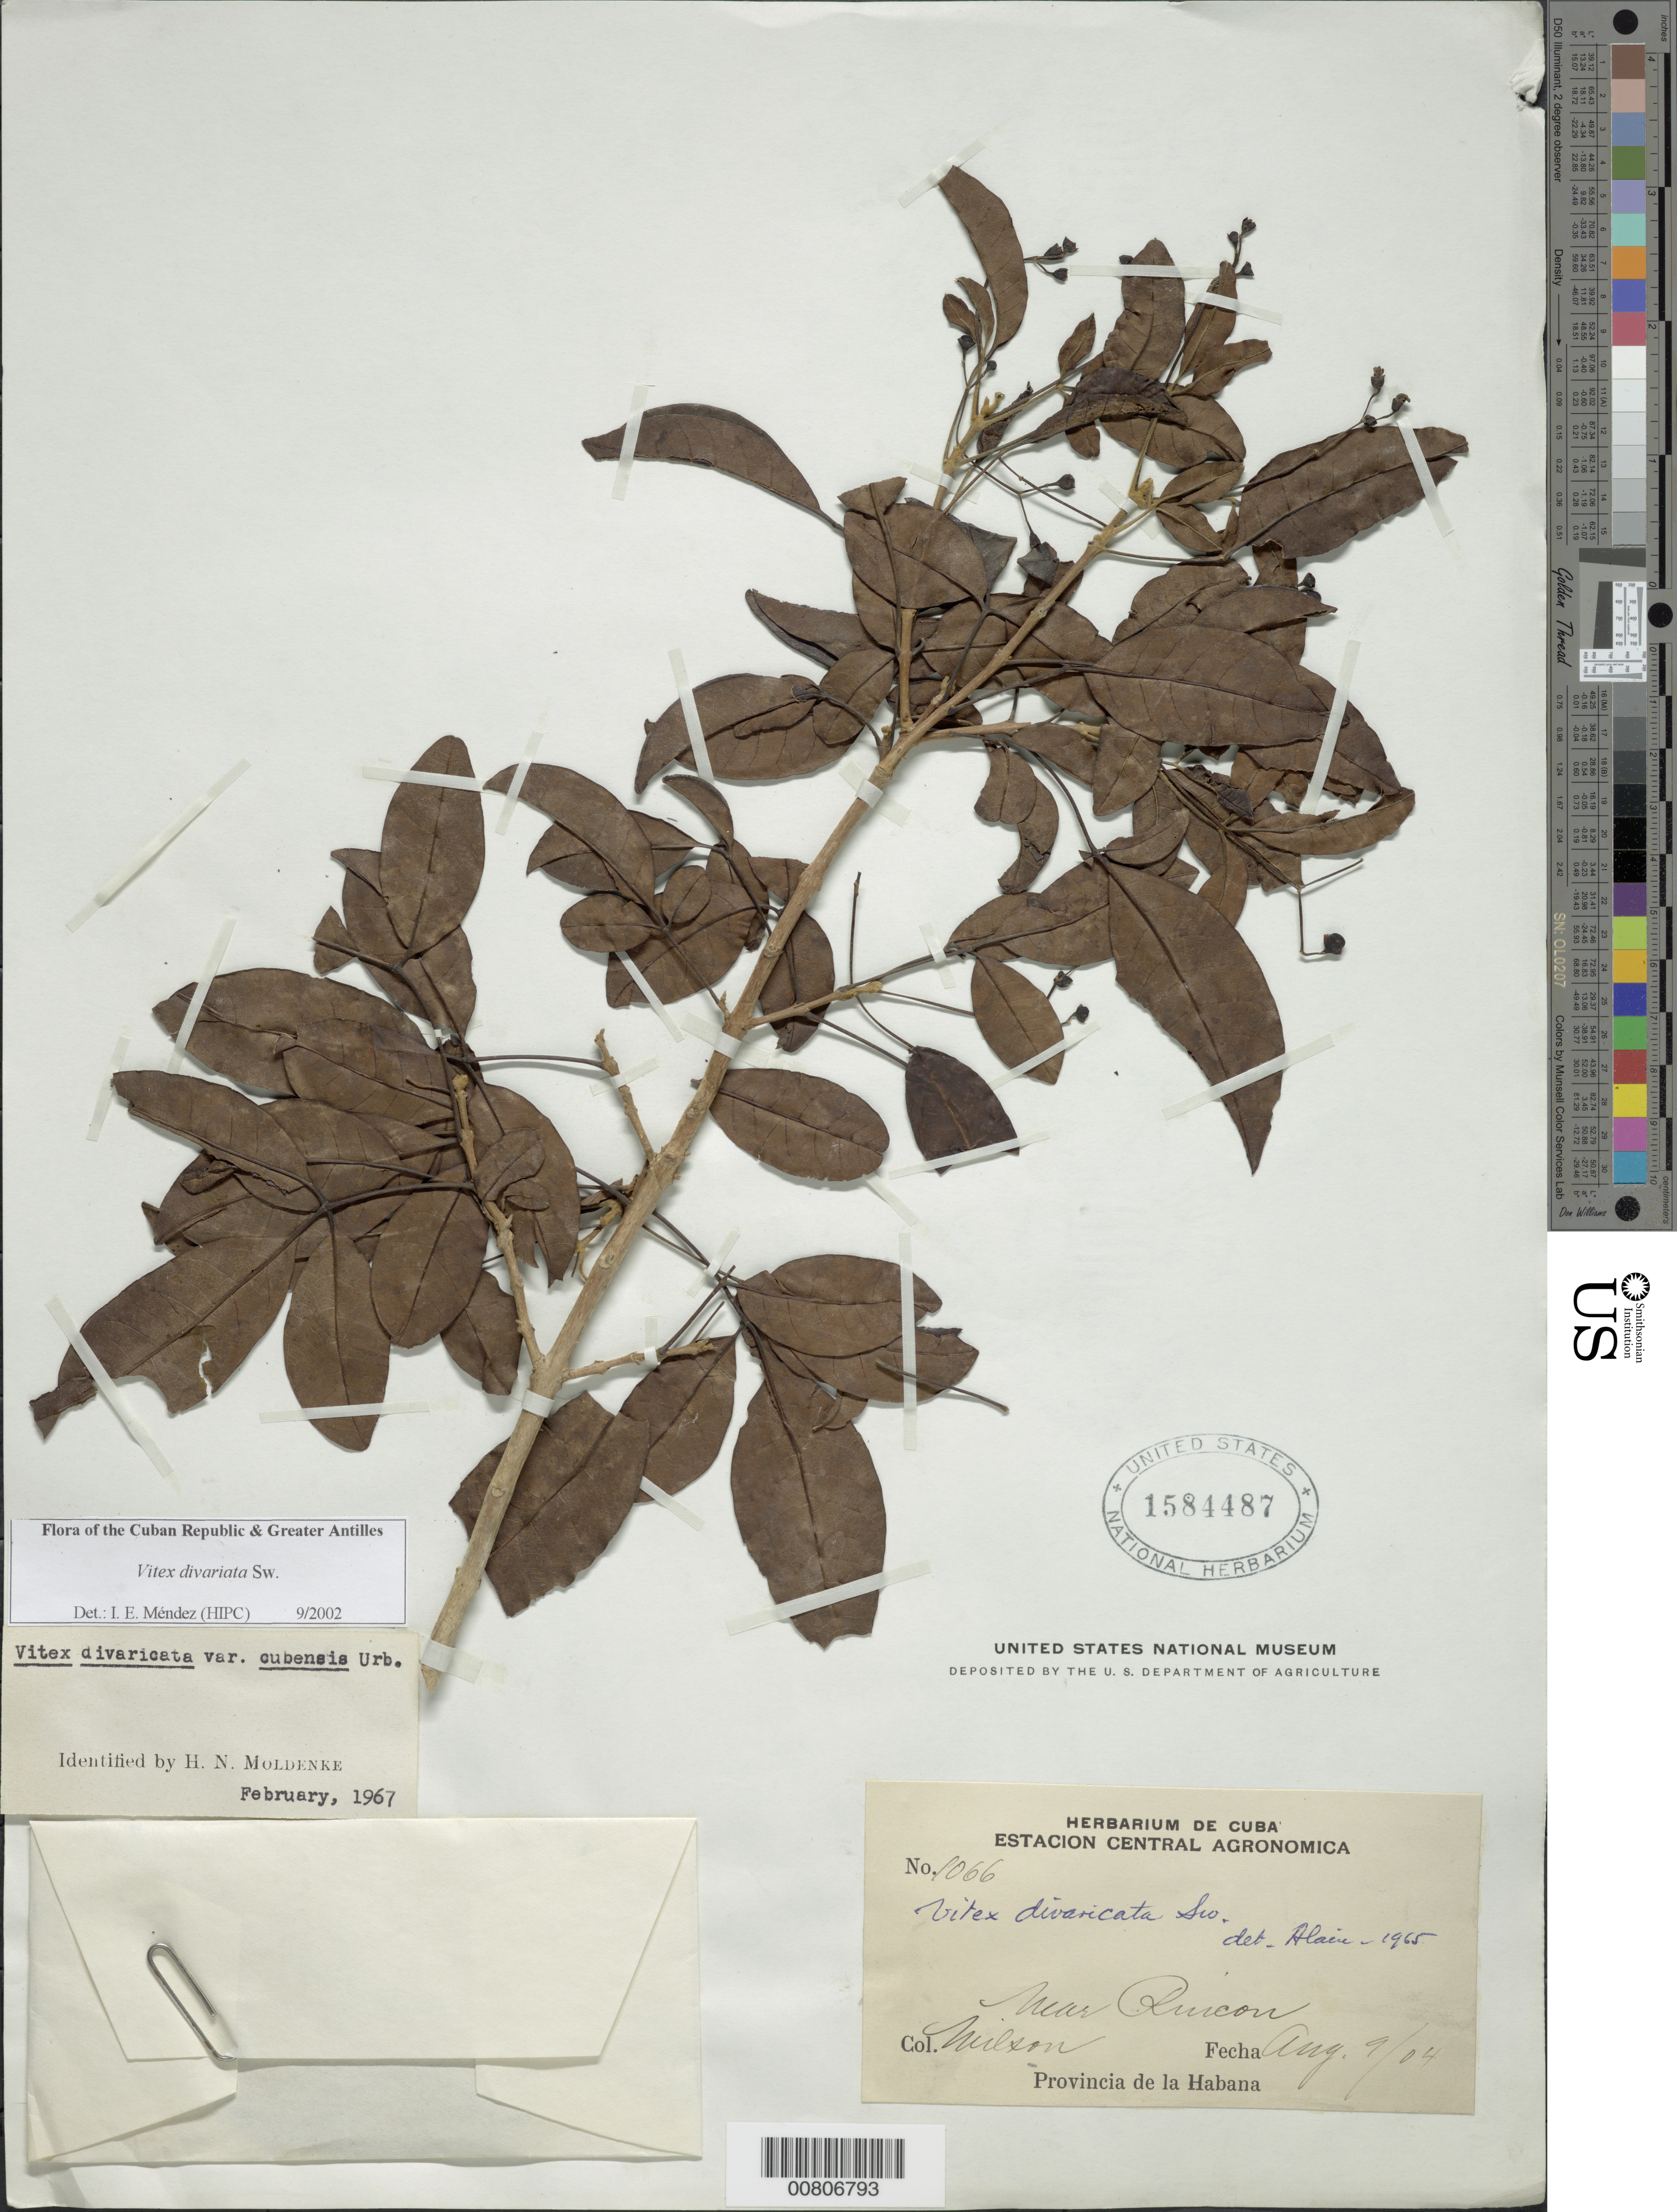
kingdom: Plantae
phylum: Tracheophyta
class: Magnoliopsida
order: Lamiales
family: Lamiaceae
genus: Vitex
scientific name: Vitex divaricata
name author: Sw.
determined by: Méndez, Isidro E., (HIPC)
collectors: -- Wilson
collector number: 1066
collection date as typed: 09 Aug 1904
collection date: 1904-08-09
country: Cuba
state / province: La Habana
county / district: Municipio Boyeros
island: Cuba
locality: El Rincón (vicinity of), Santiago de las Vegas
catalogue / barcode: US 1584487